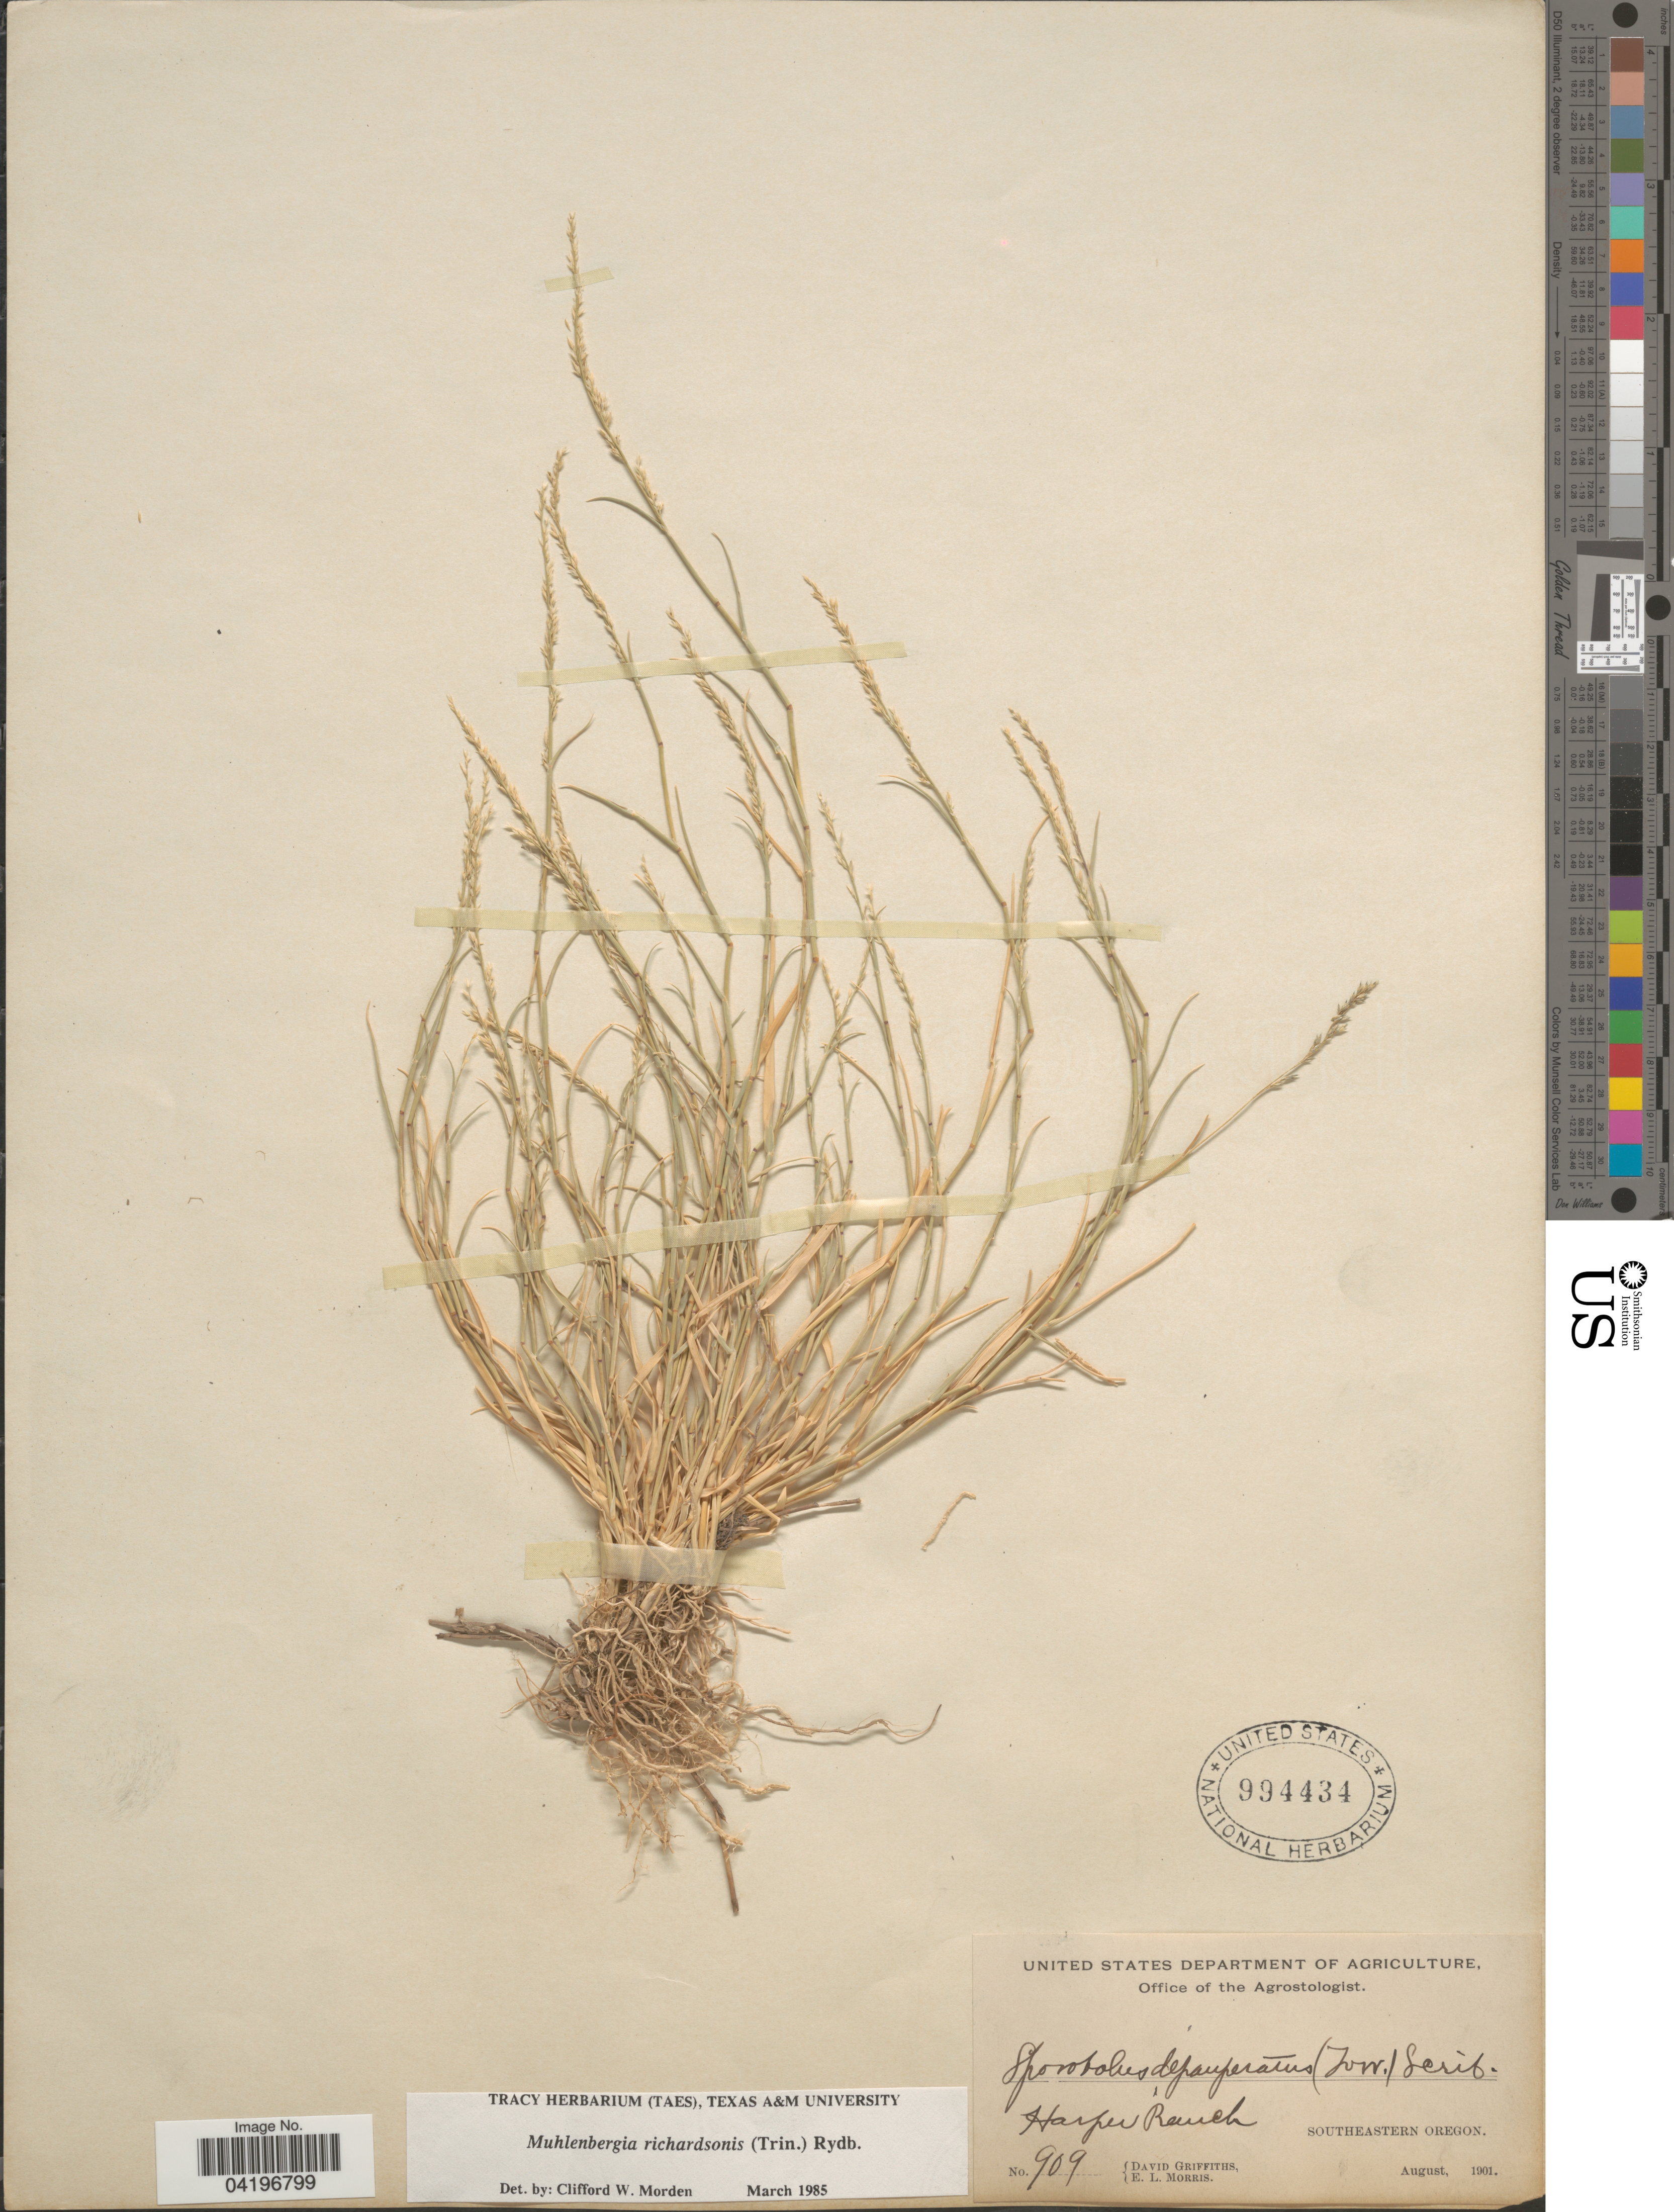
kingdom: Plantae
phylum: Tracheophyta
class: Liliopsida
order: Poales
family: Poaceae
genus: Muhlenbergia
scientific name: Muhlenbergia richardsonis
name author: (Trin.) Rydb.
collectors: D. Griffiths & E. Morris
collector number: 909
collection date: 1901-08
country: United States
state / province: Oregon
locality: Harper's Ranch. Southeastern Oregon.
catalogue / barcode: US 994434